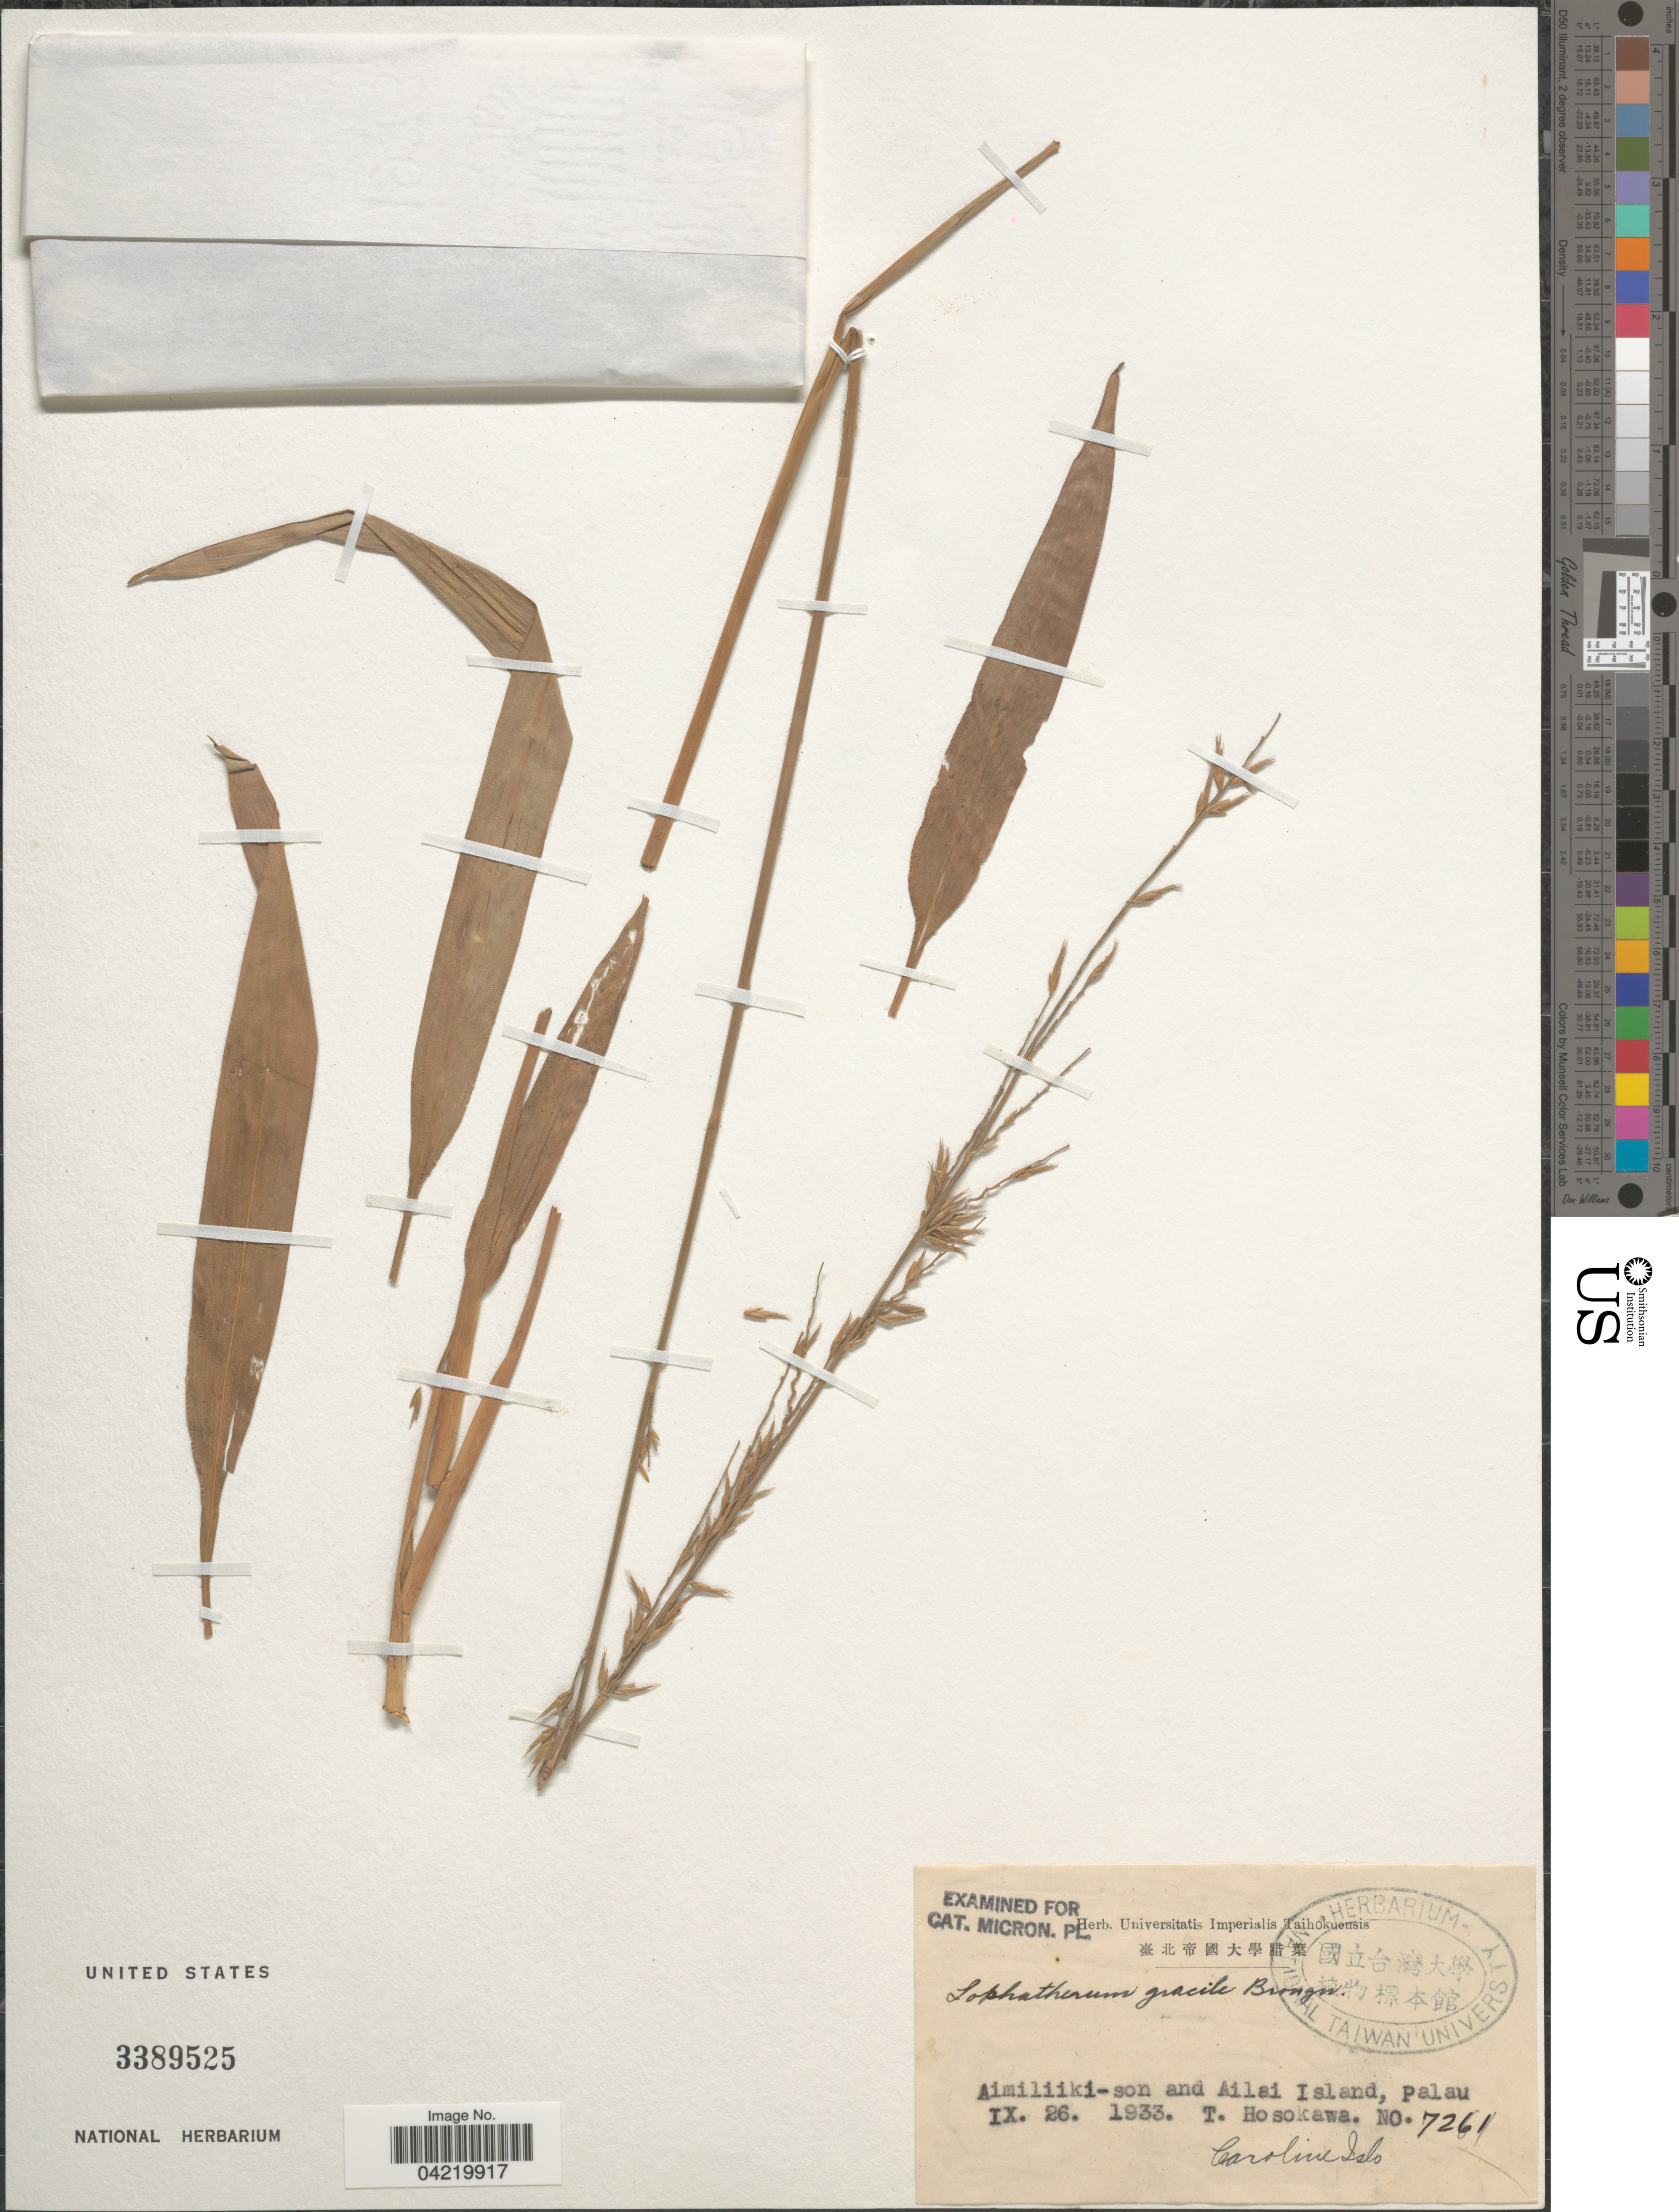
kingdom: Plantae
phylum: Tracheophyta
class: Liliopsida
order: Poales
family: Poaceae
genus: Lophatherum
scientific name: Lophatherum gracile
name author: Brongn.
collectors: T. Hosokawa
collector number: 7261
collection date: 1933-09-26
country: Micronesia, Federated States of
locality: Aimiliiki-son and Ailai Island, palau. Caroline Isls.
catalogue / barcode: US 3389525